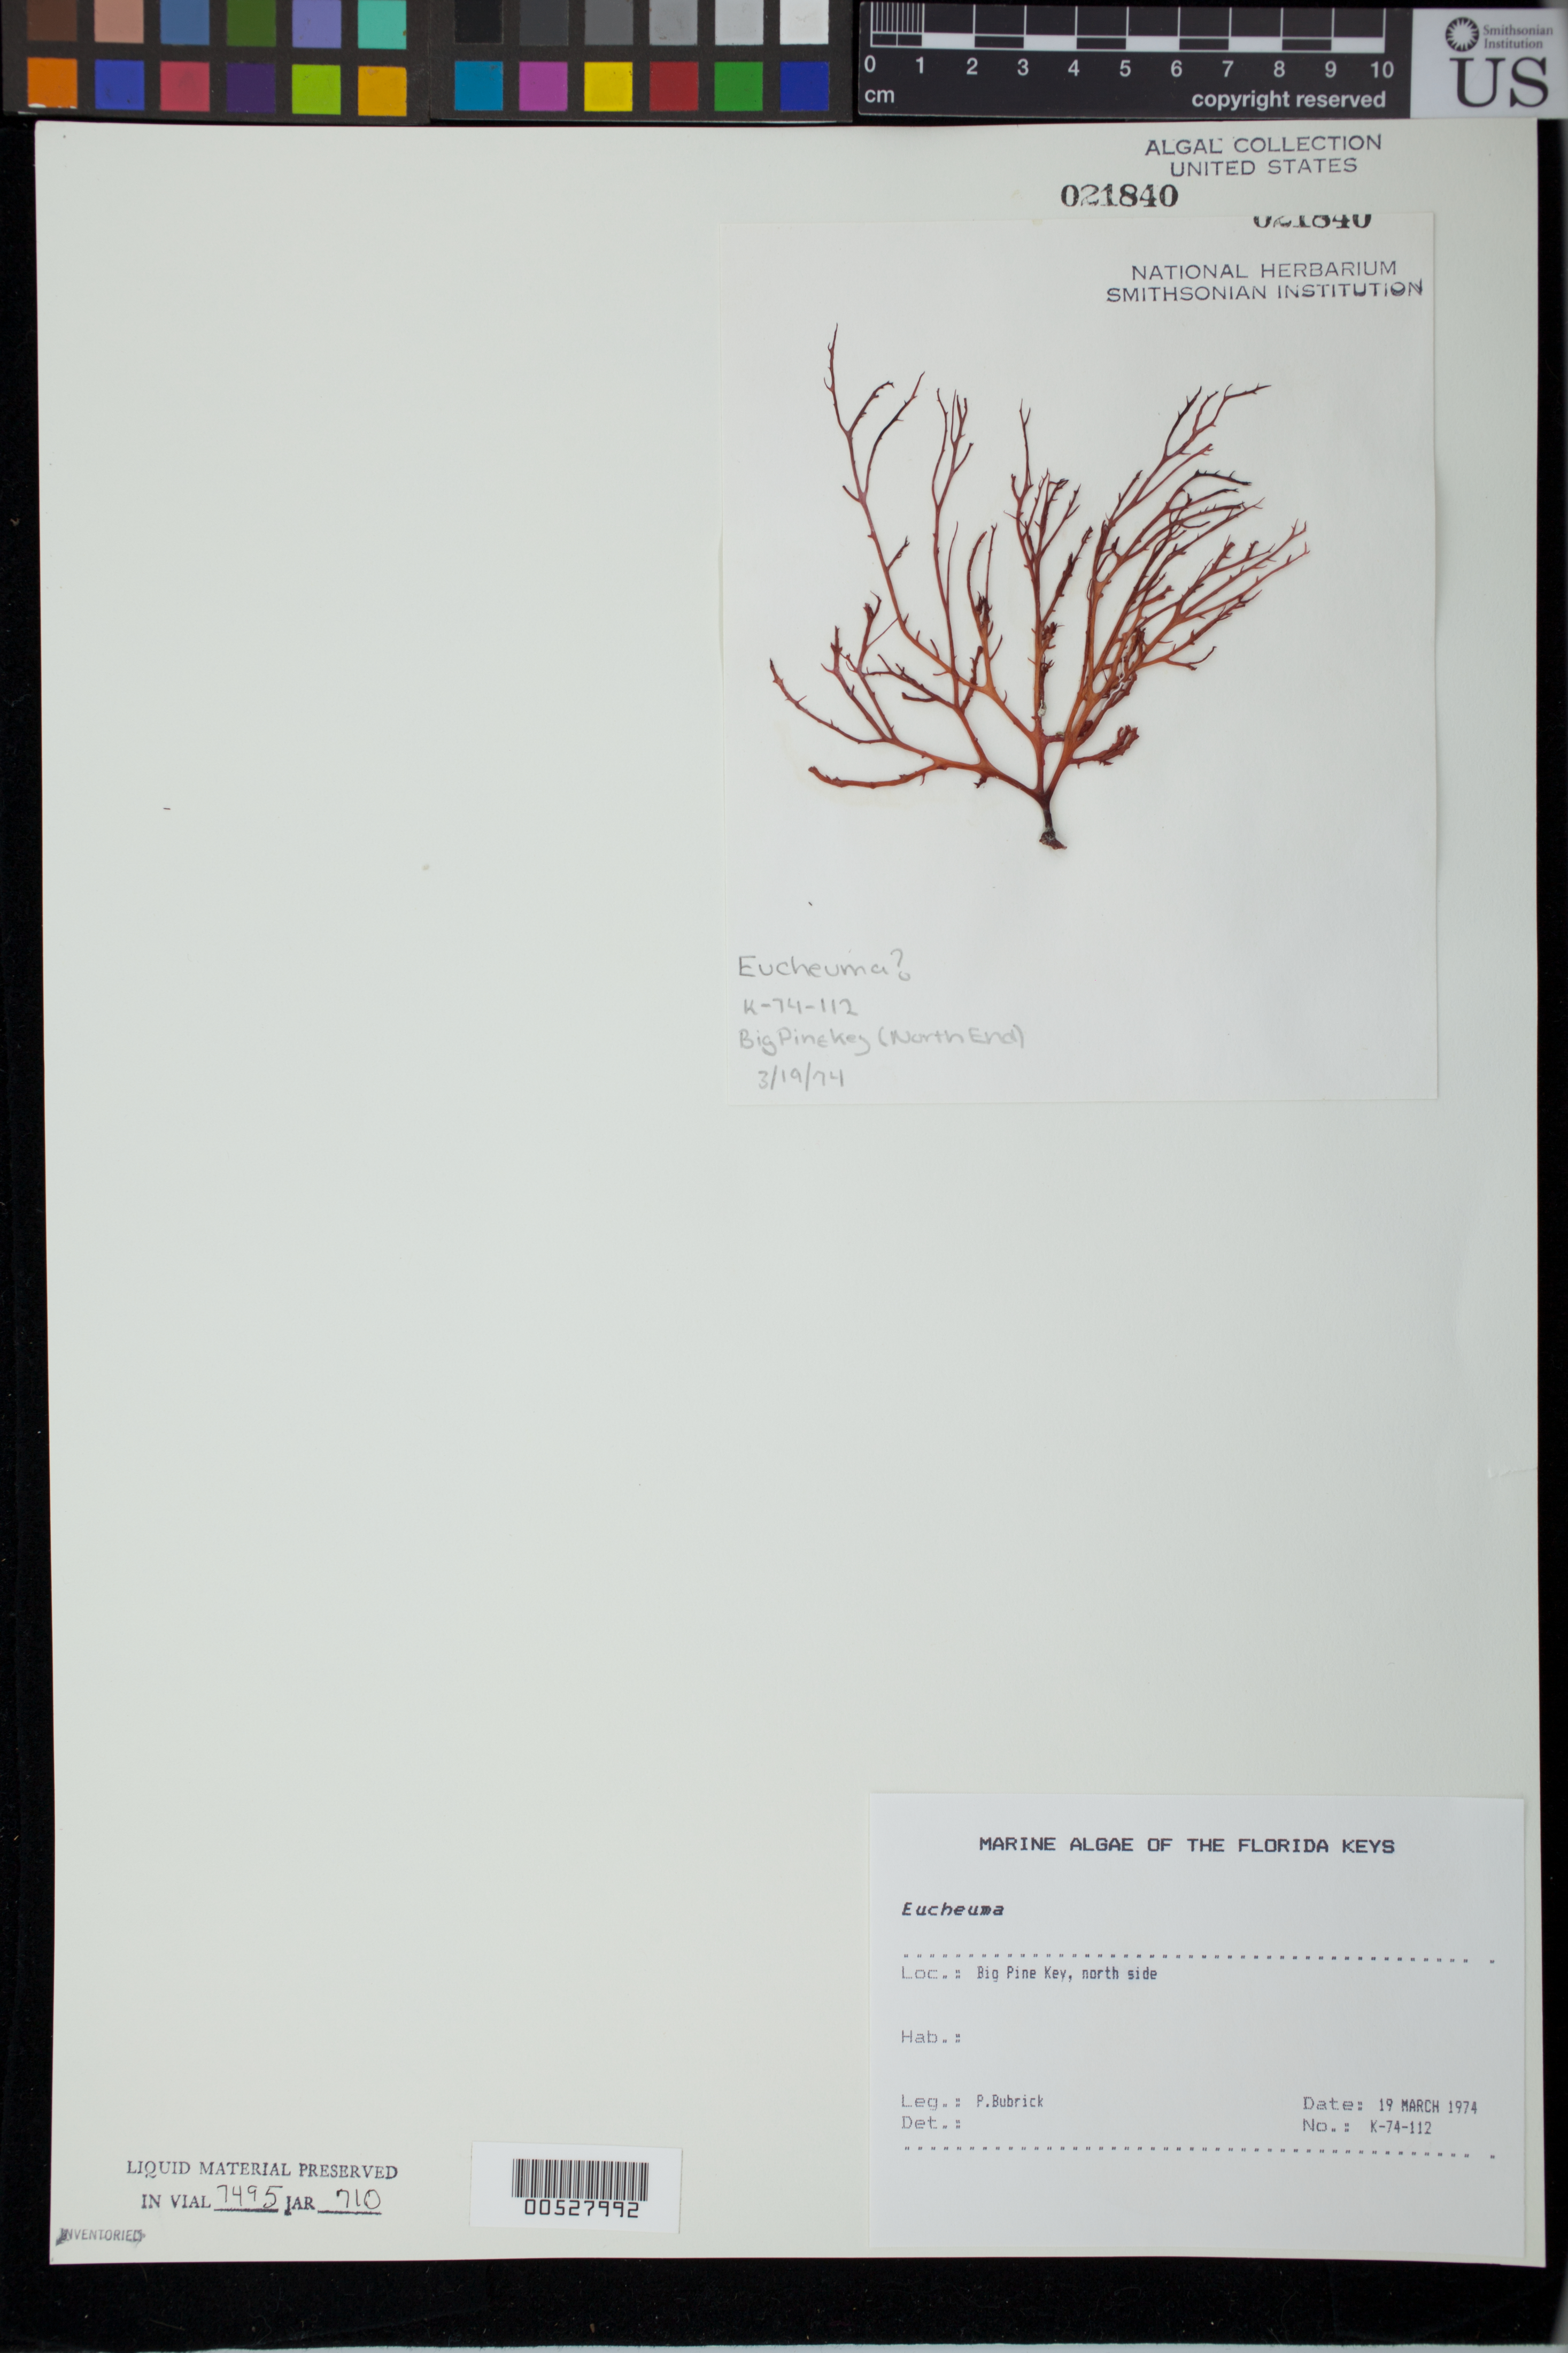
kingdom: Plantae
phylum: Rhodophyta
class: Florideophyceae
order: Gigartinales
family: Solieriaceae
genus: Eucheuma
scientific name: Eucheuma sp.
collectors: P. Bubrick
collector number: K-74-112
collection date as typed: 19 Mar 1974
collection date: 1974-03-19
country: United States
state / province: Florida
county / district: Monroe County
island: Big Pine Key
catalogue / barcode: US 21840